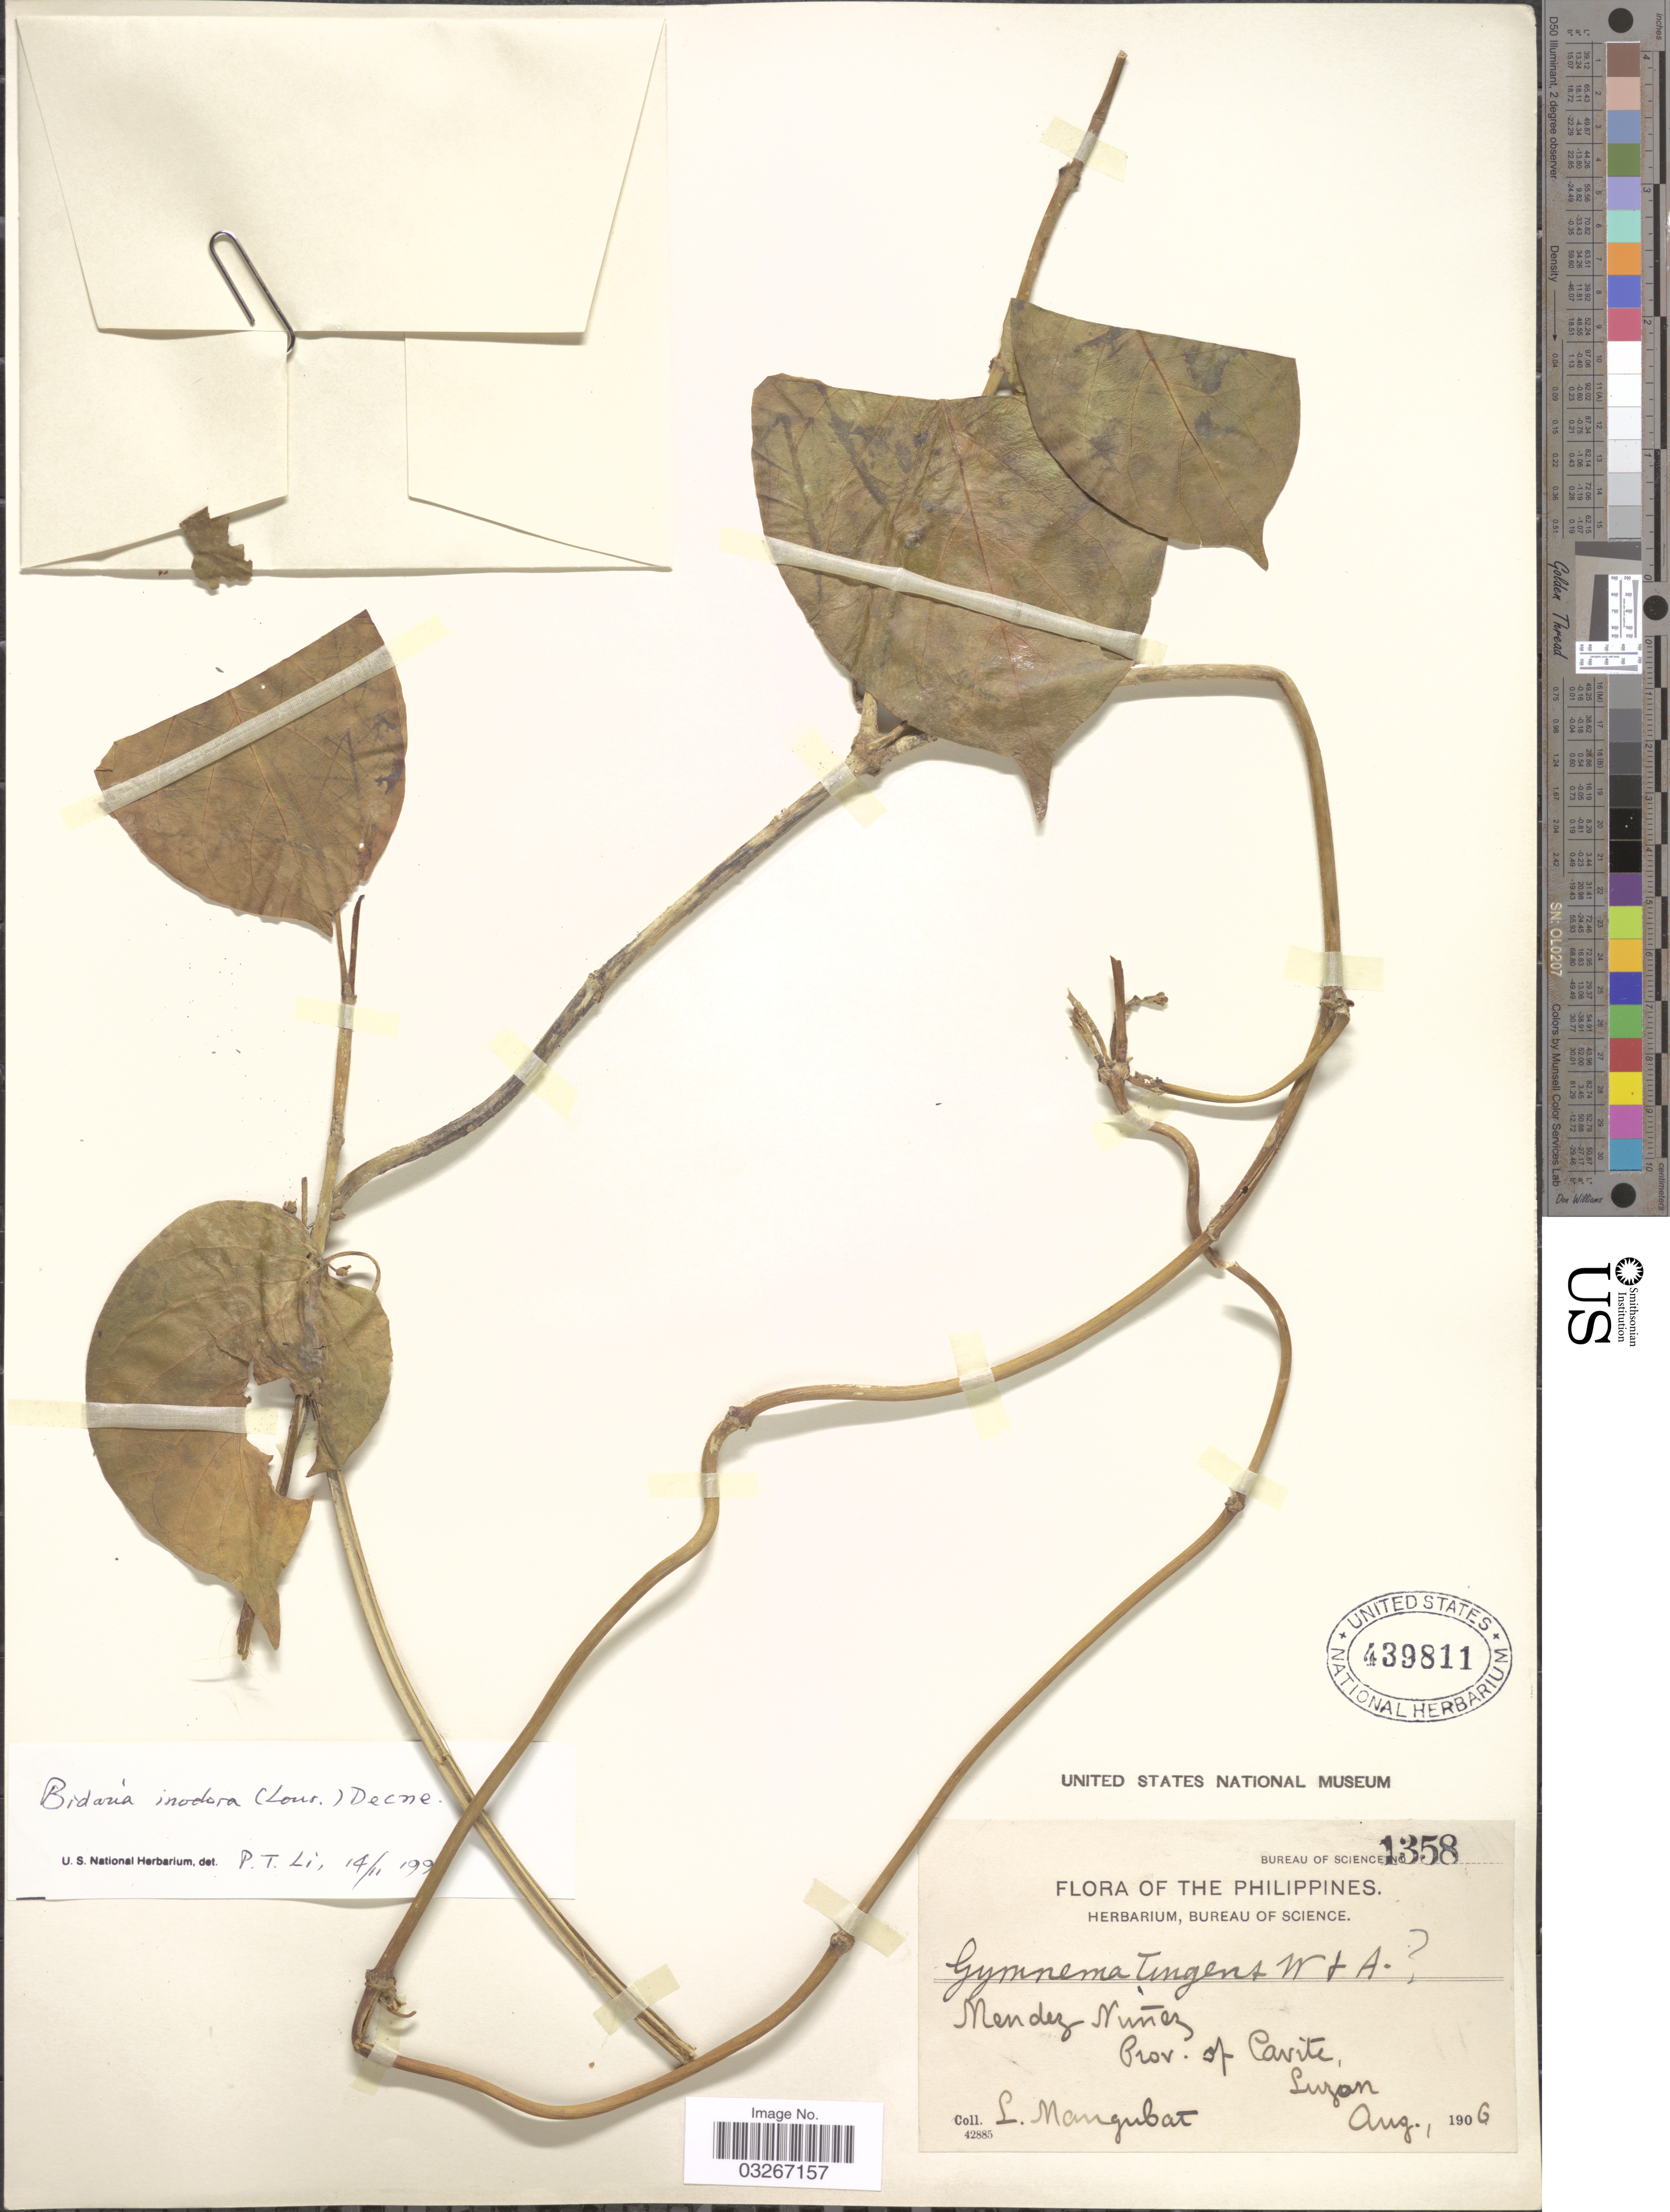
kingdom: Plantae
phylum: Tracheophyta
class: Magnoliopsida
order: Gentianales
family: Apocynaceae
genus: Gymnema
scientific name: Gymnema tingens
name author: (Roxb.) Wight & Arn.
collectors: L. Mangubat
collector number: Bureau of Science 1358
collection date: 1906-08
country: Philippines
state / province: Calabarzon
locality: Mendez Nuñez. Prov. of Cavite, Luzon.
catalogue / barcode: US 439811